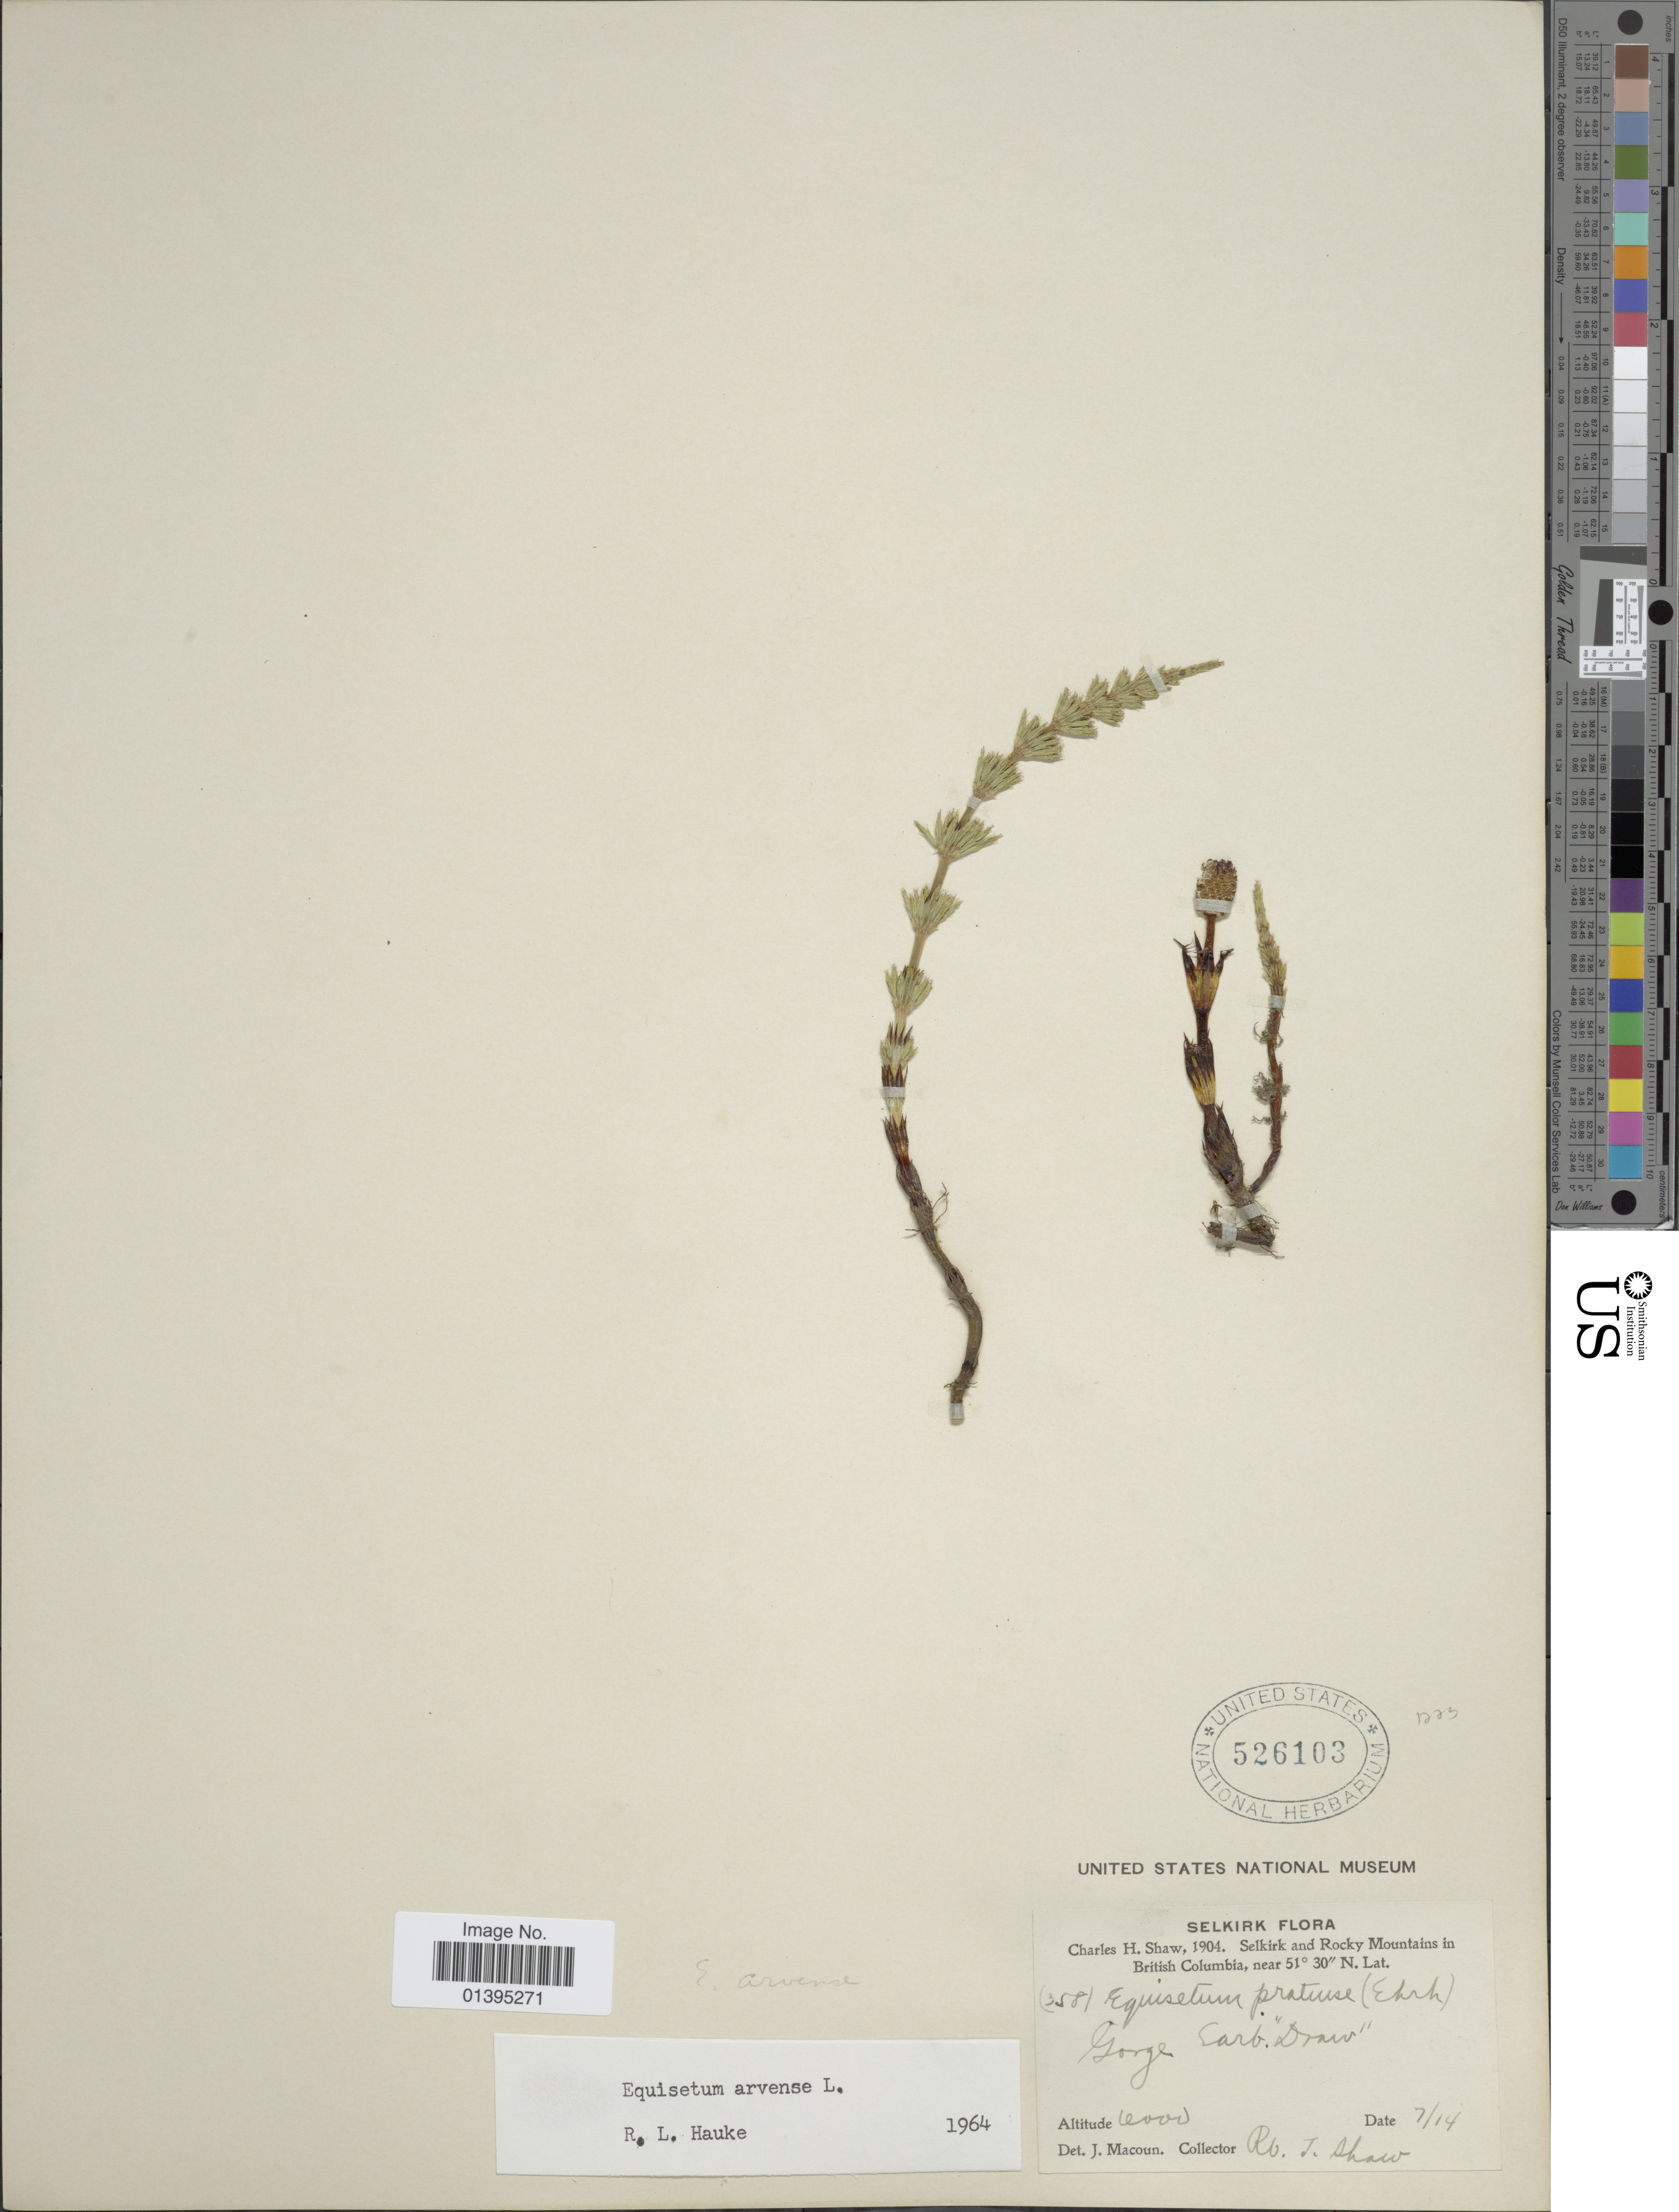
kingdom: Plantae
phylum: Tracheophyta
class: Polypodiopsida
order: Equisetales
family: Equisetaceae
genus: Equisetum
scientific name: Equisetum arvense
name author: L.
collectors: C. H. Shaw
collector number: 358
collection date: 1904-07-14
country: Canada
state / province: British Columbia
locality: Selkirk and Rocky Mountains, Gorge Carb. "Draw"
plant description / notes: No precise locality correction needed.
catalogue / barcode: US 526103